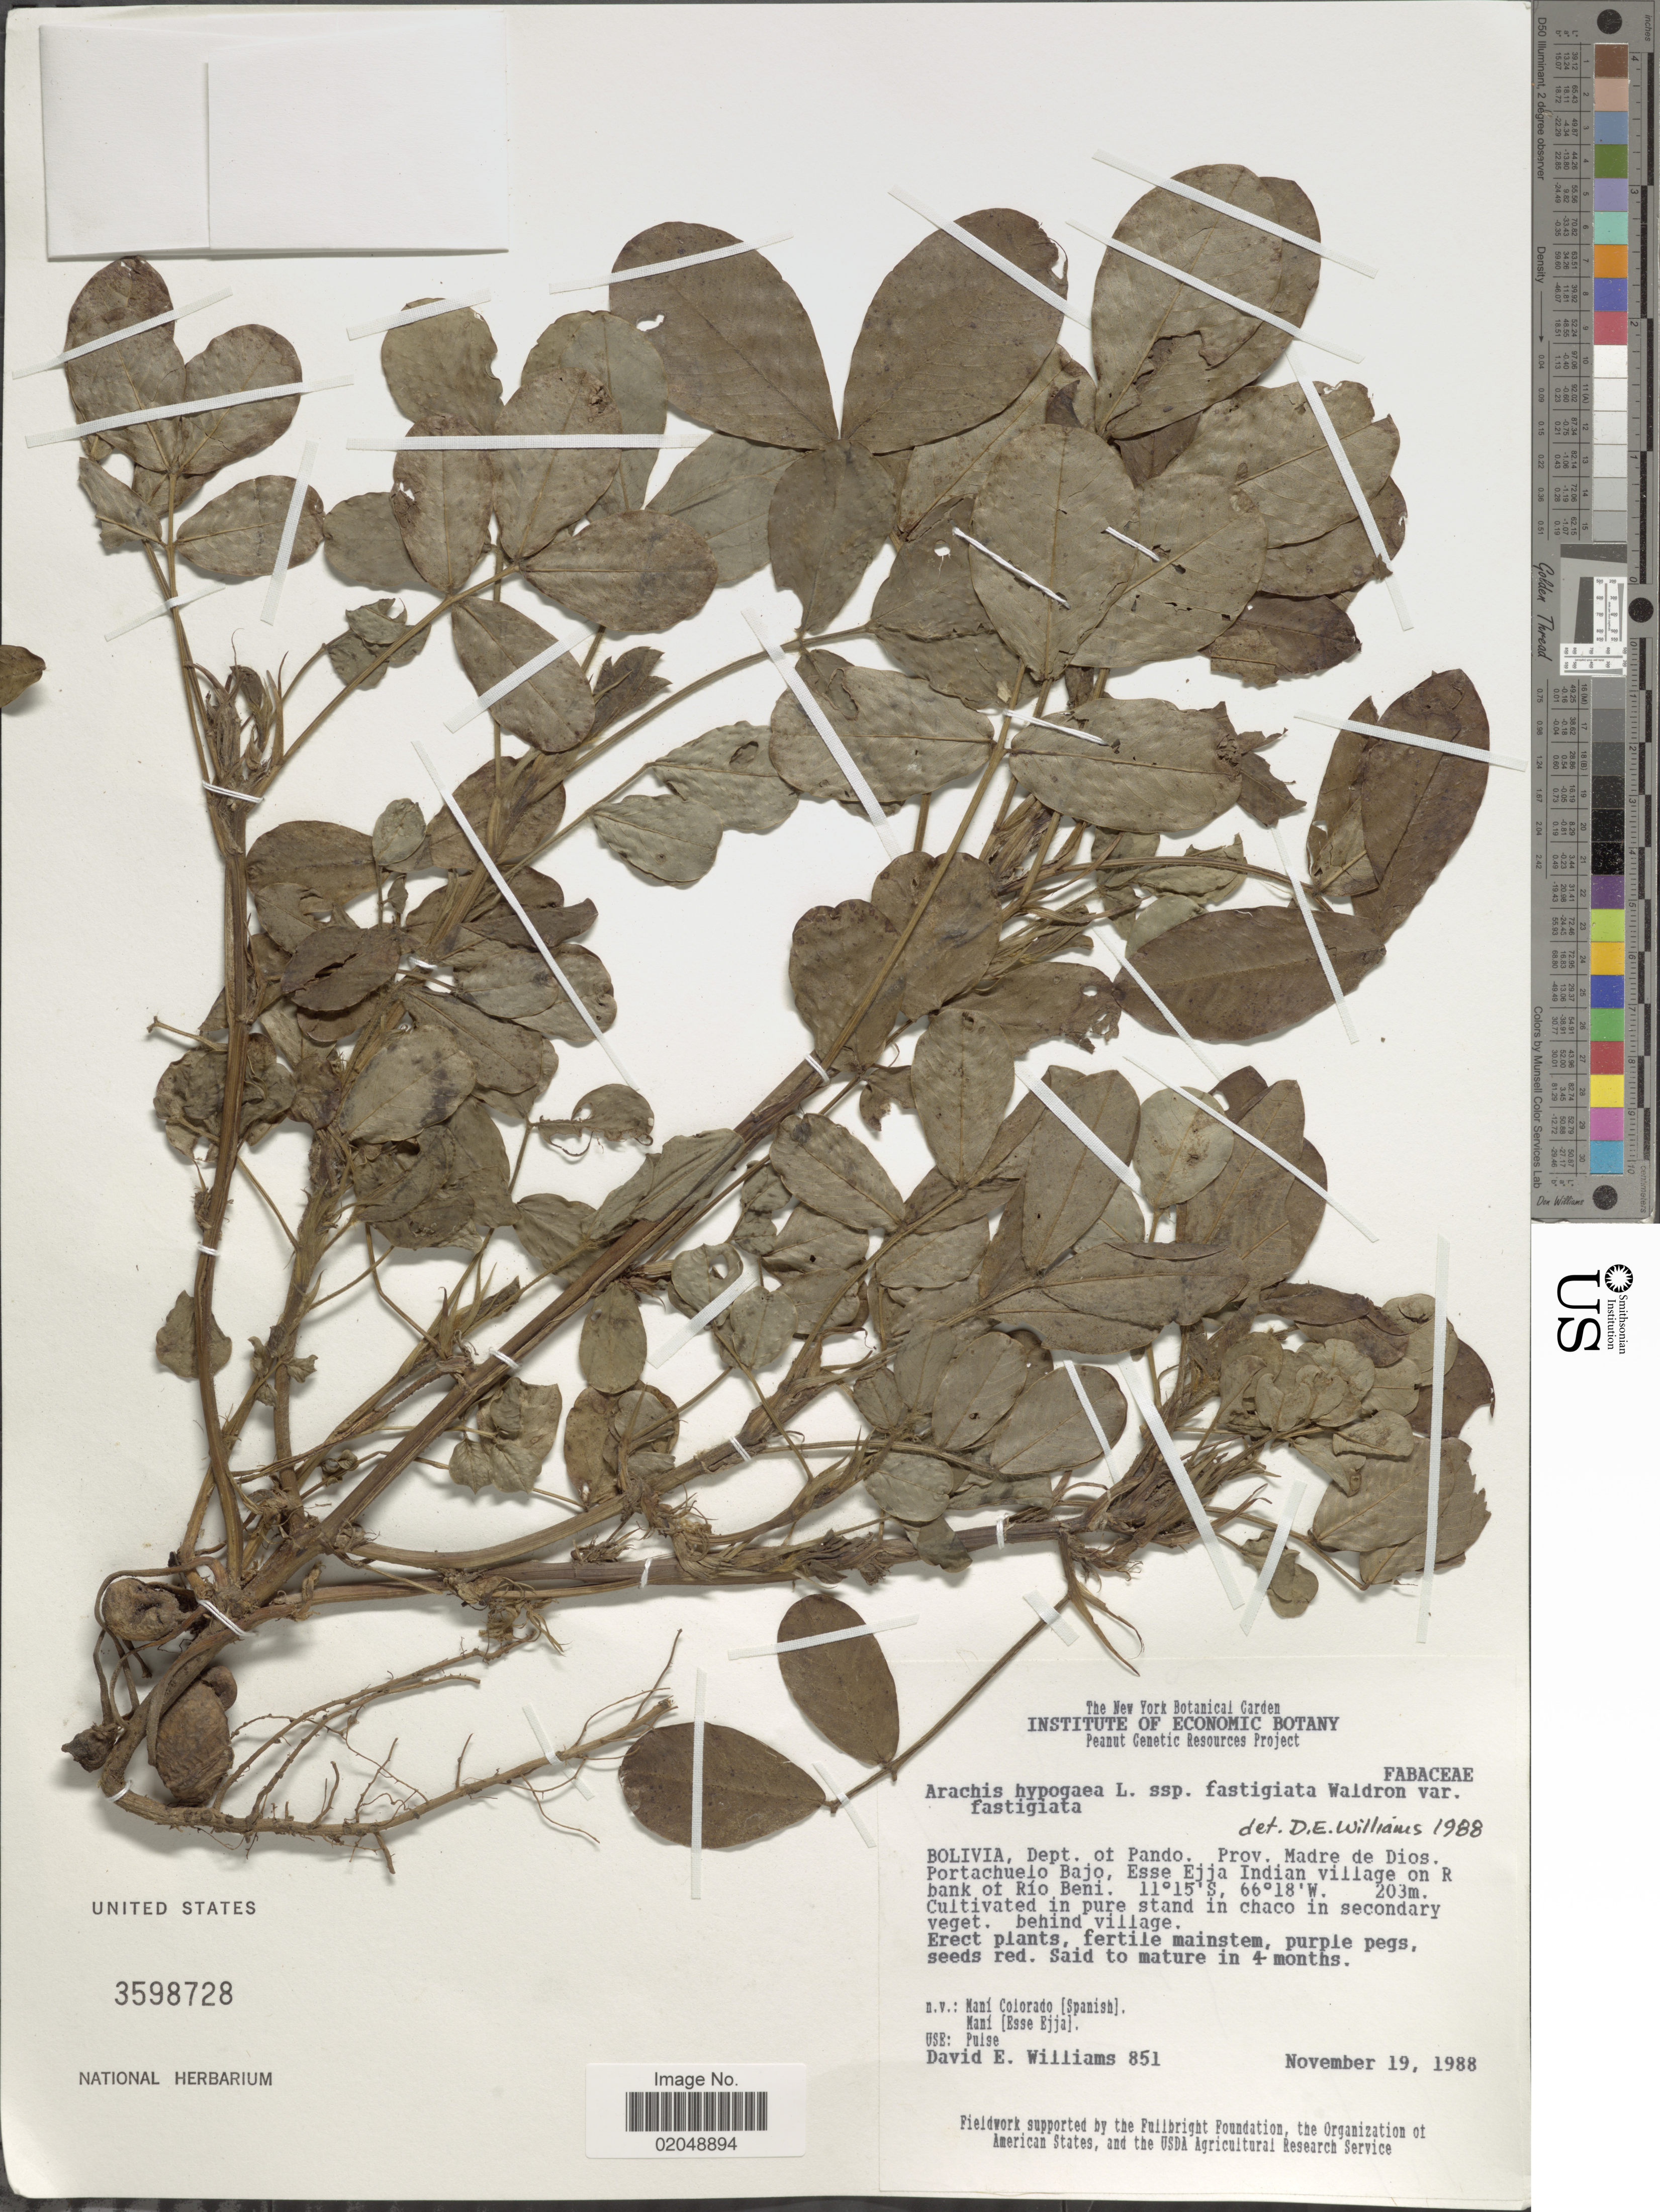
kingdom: Plantae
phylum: Tracheophyta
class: Magnoliopsida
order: Fabales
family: Fabaceae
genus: Arachis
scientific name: Arachis hypogaea var. fastigiata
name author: Krapov.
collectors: D. E. Williams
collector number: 851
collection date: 1988-11-19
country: Bolivia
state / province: Pando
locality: Depto of Pando. Prov. Madre de Dios. Portachuelo Bajo, Esse Ejja Indian village on bank of Río Beni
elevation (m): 203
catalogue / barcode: US 3598728